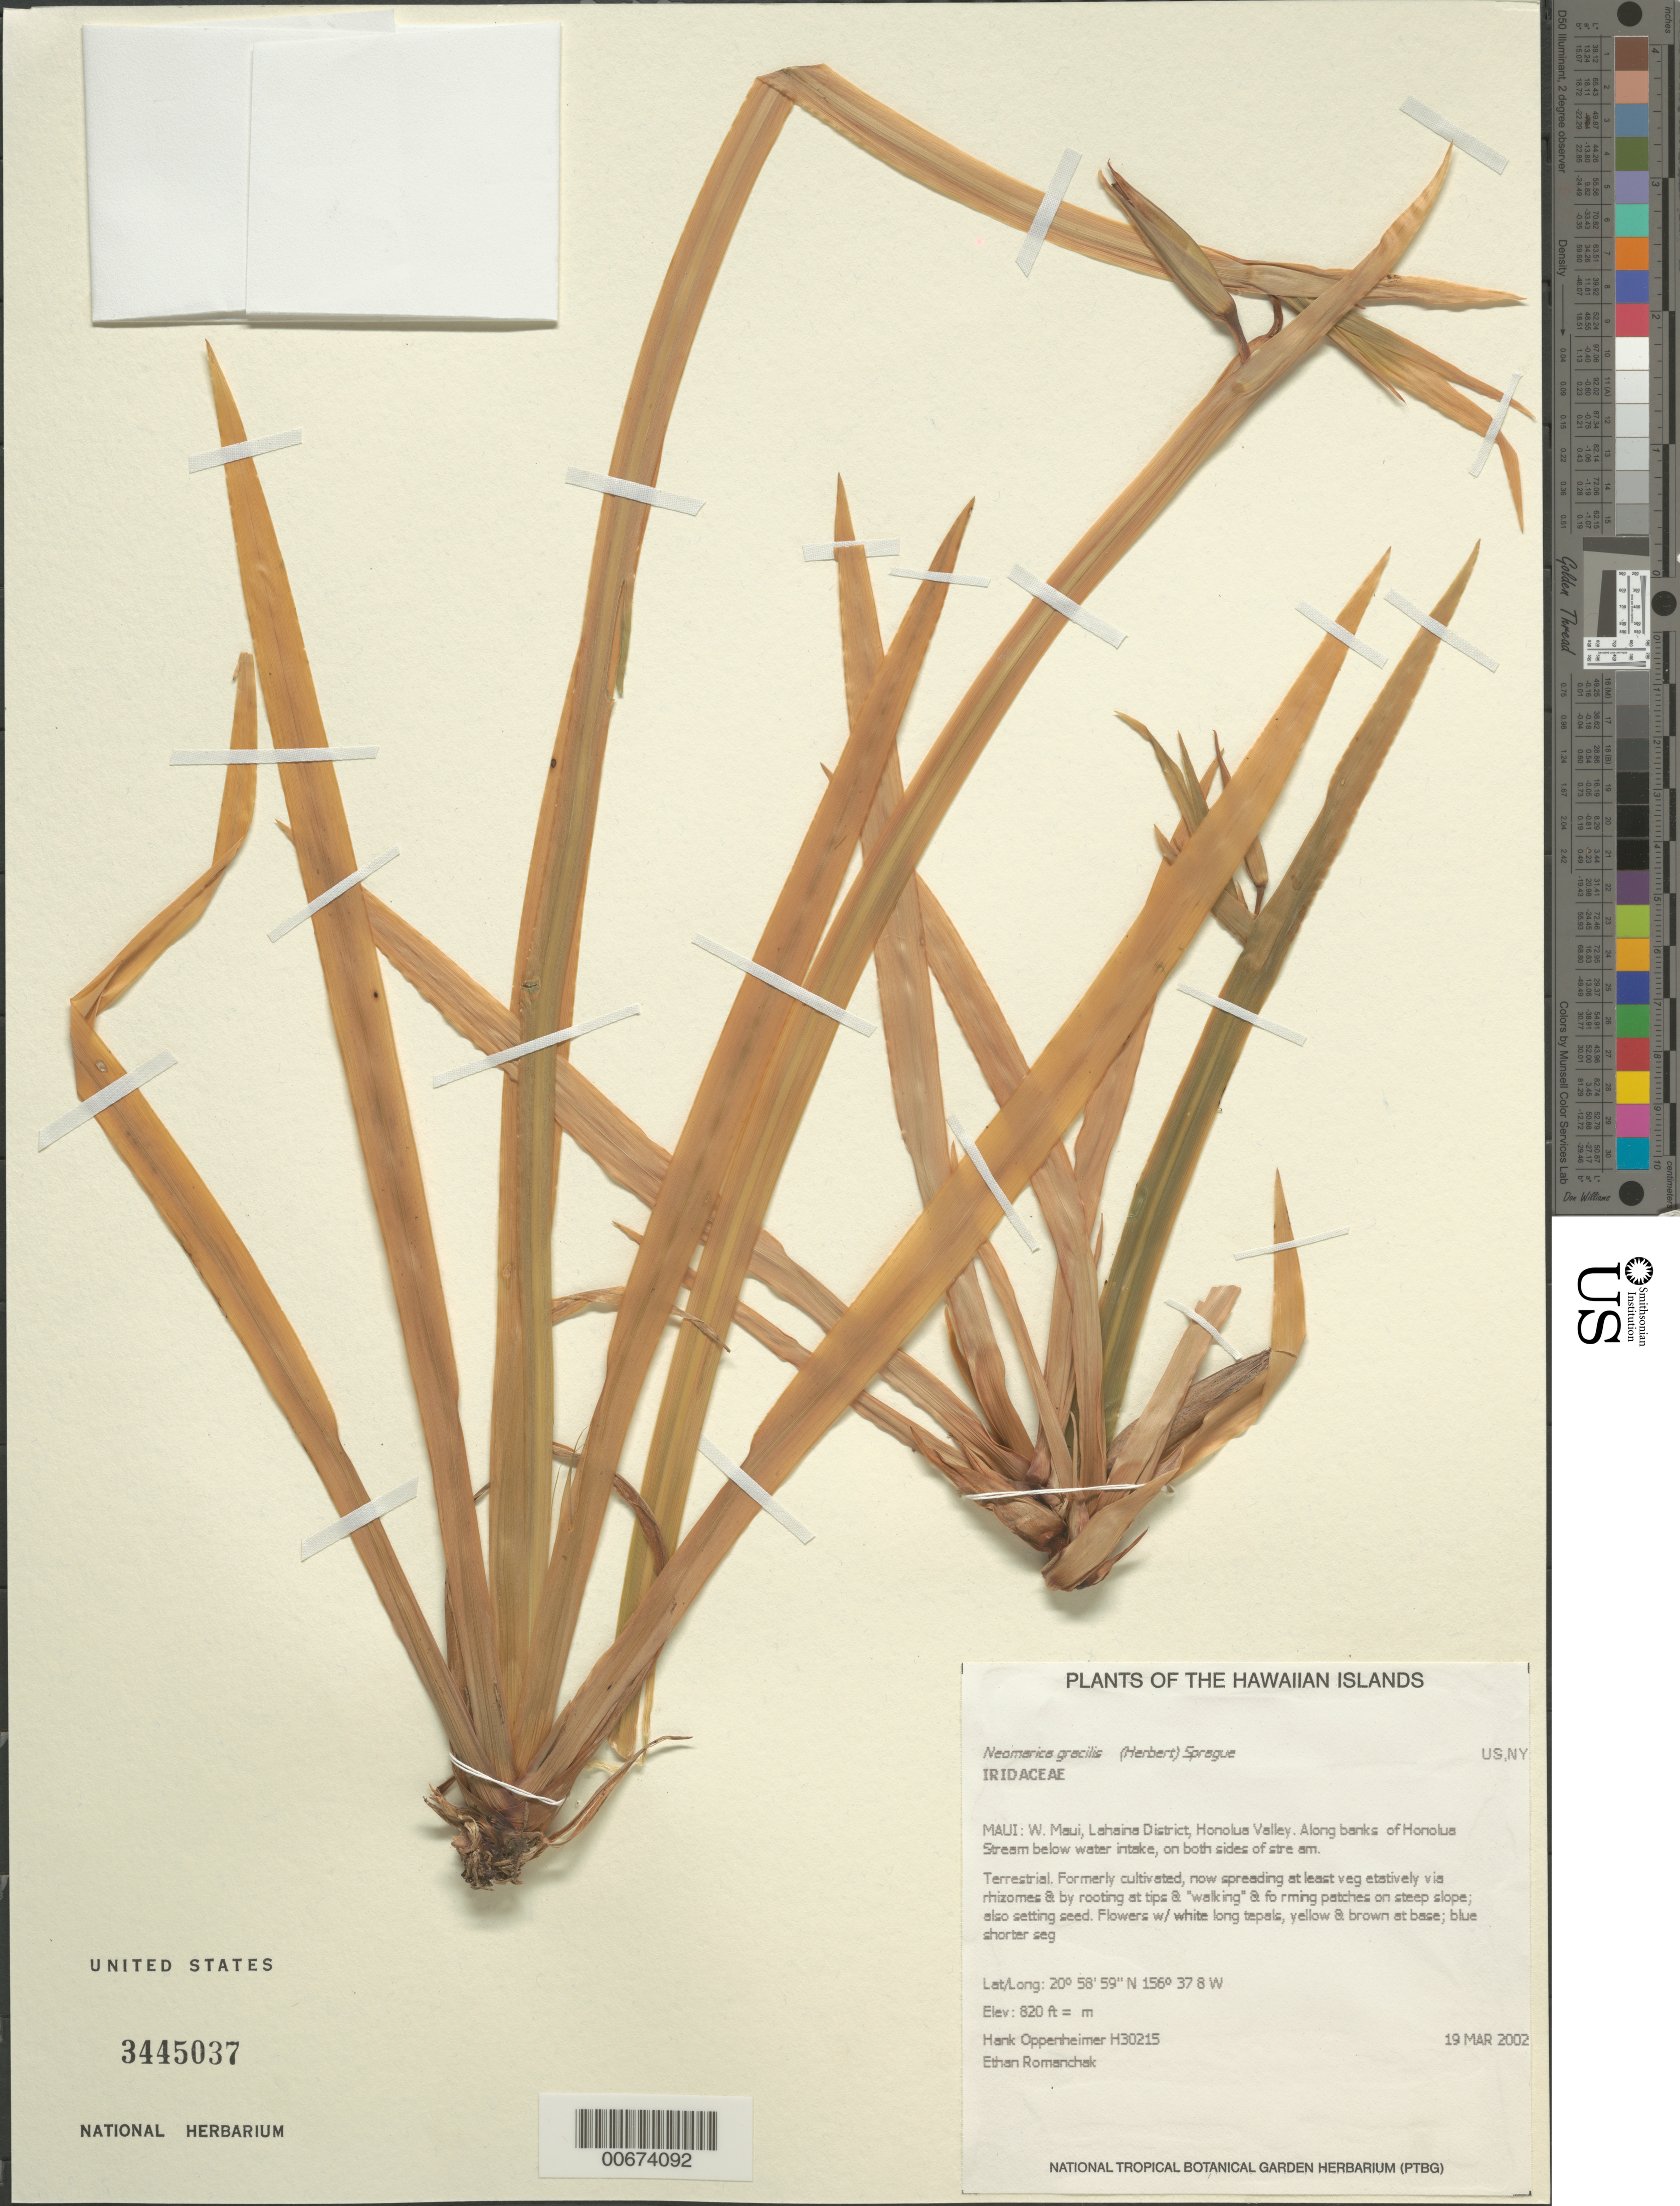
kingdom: Plantae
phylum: Tracheophyta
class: Liliopsida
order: Asparagales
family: Iridaceae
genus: Neomarica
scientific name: Neomarica gracilis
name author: (Herb. ex Hooke) Sprague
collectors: H. L. Oppenheimer & E. Romanchak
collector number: H30215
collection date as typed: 19 Mar 2002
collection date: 2002-03-19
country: United States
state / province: Hawaii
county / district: Maui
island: Maui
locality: W Maui, Lahaina District, Honolua Valley, along banks of Honolua Stream below water intake, on both sides of stream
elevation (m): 250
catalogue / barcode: US 3445037